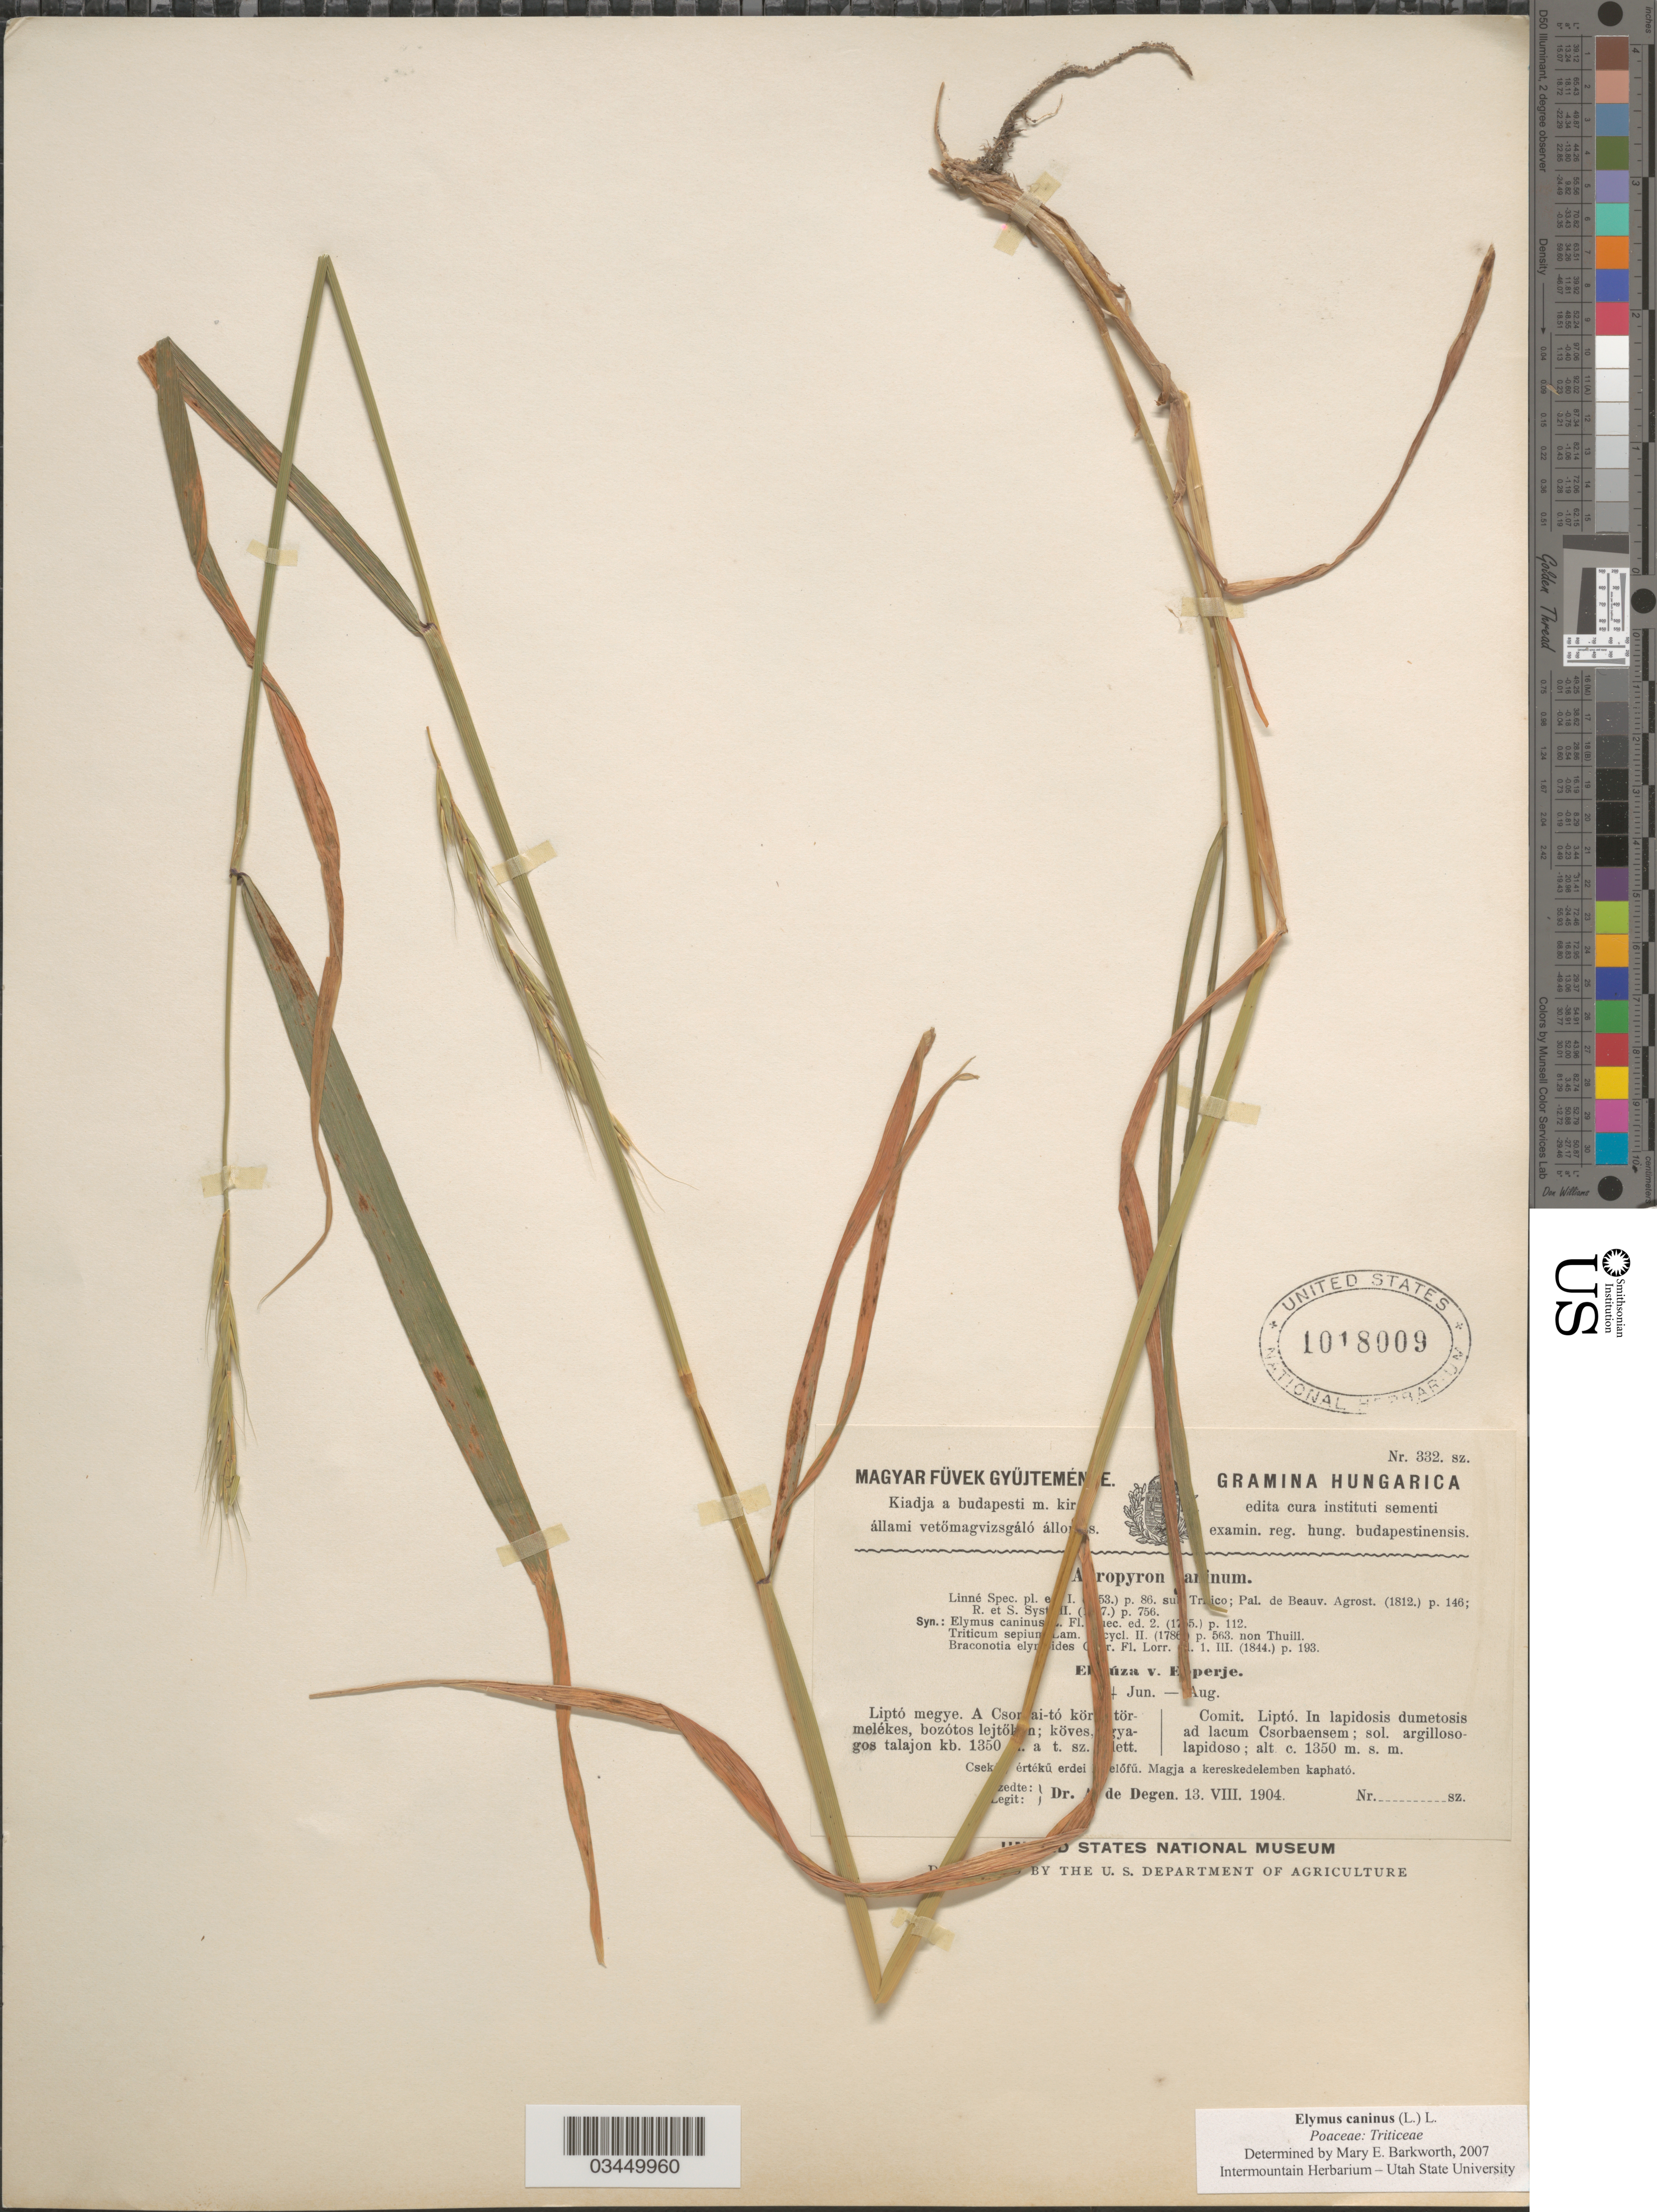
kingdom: Plantae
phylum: Tracheophyta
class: Liliopsida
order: Poales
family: Poaceae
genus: Elymus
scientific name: Elymus caninus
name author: (L.) L.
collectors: A. de Degen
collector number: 332?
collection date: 1904-08-13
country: Hungary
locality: Comit. Liptó. In lapidosis dumetosis ad lacum Csorbaensem.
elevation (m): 1350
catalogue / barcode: US 1018009